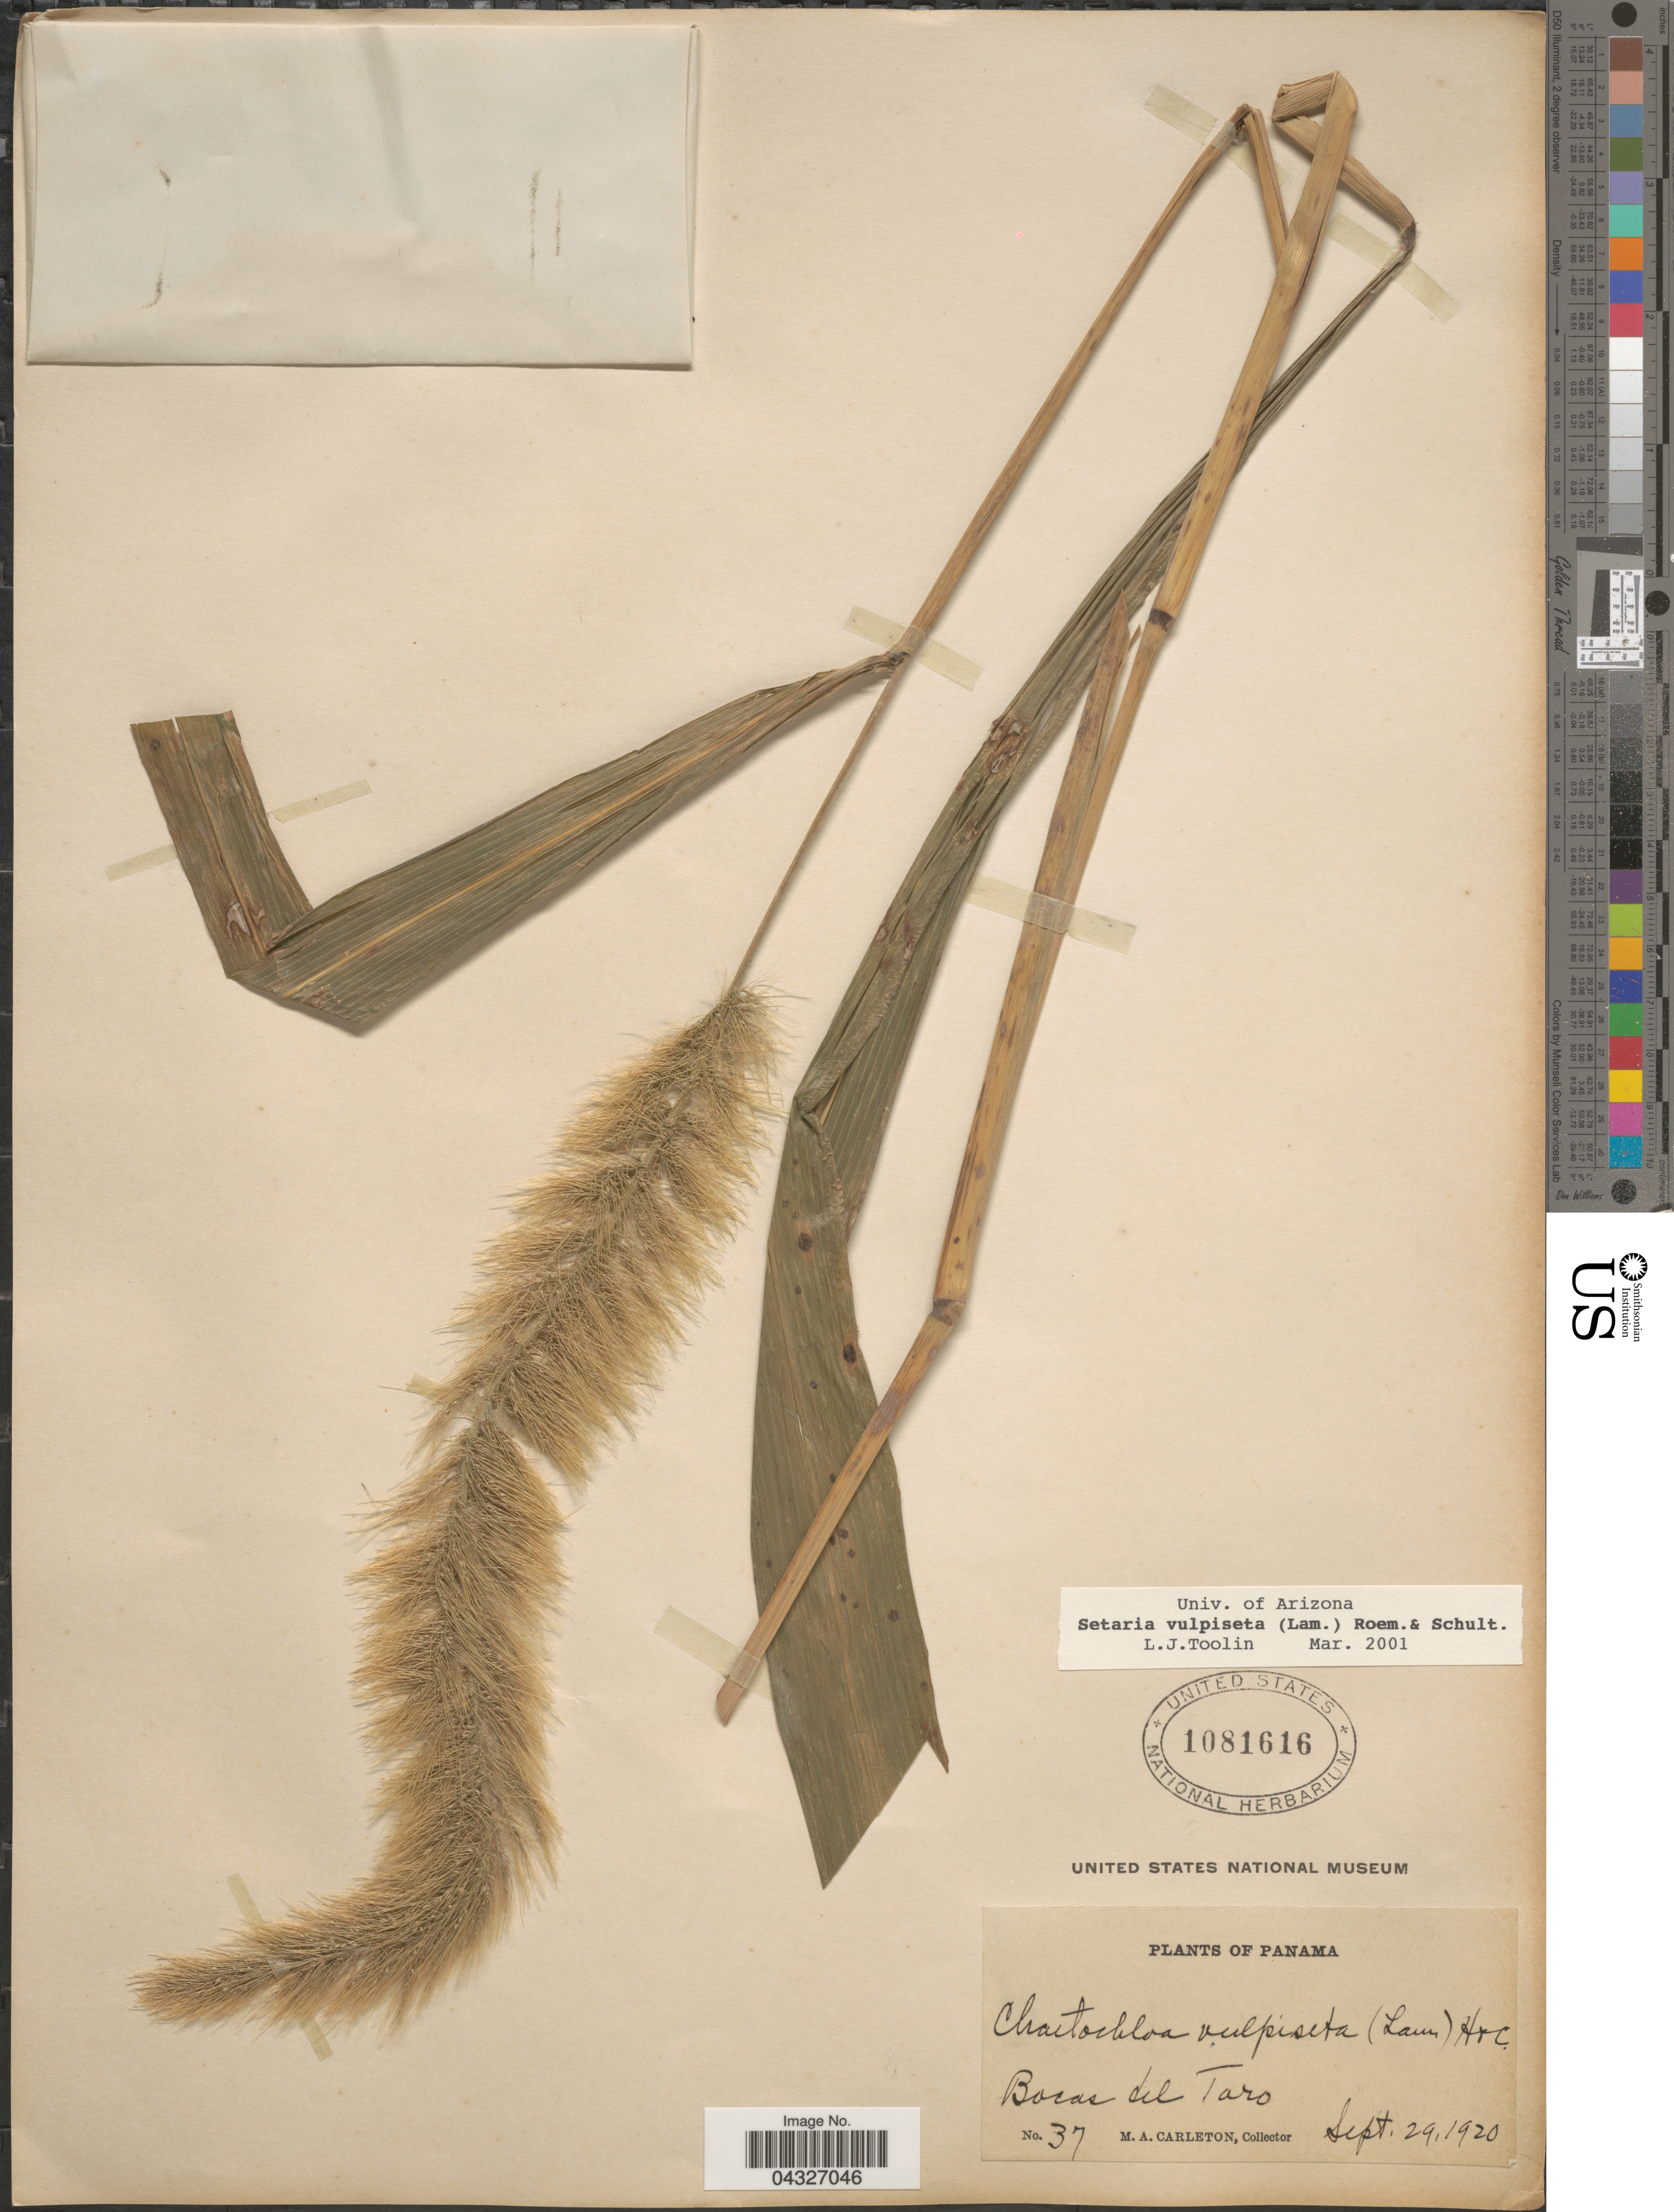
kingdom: Plantae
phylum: Tracheophyta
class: Liliopsida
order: Poales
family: Poaceae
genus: Setaria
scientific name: Setaria vulpiseta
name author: (Lam.) Roem. & Schult.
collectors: M. A. Carleton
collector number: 37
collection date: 1920-09-29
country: Panama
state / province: Bocas del Toro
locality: Bocas del Toro.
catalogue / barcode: US 1081616